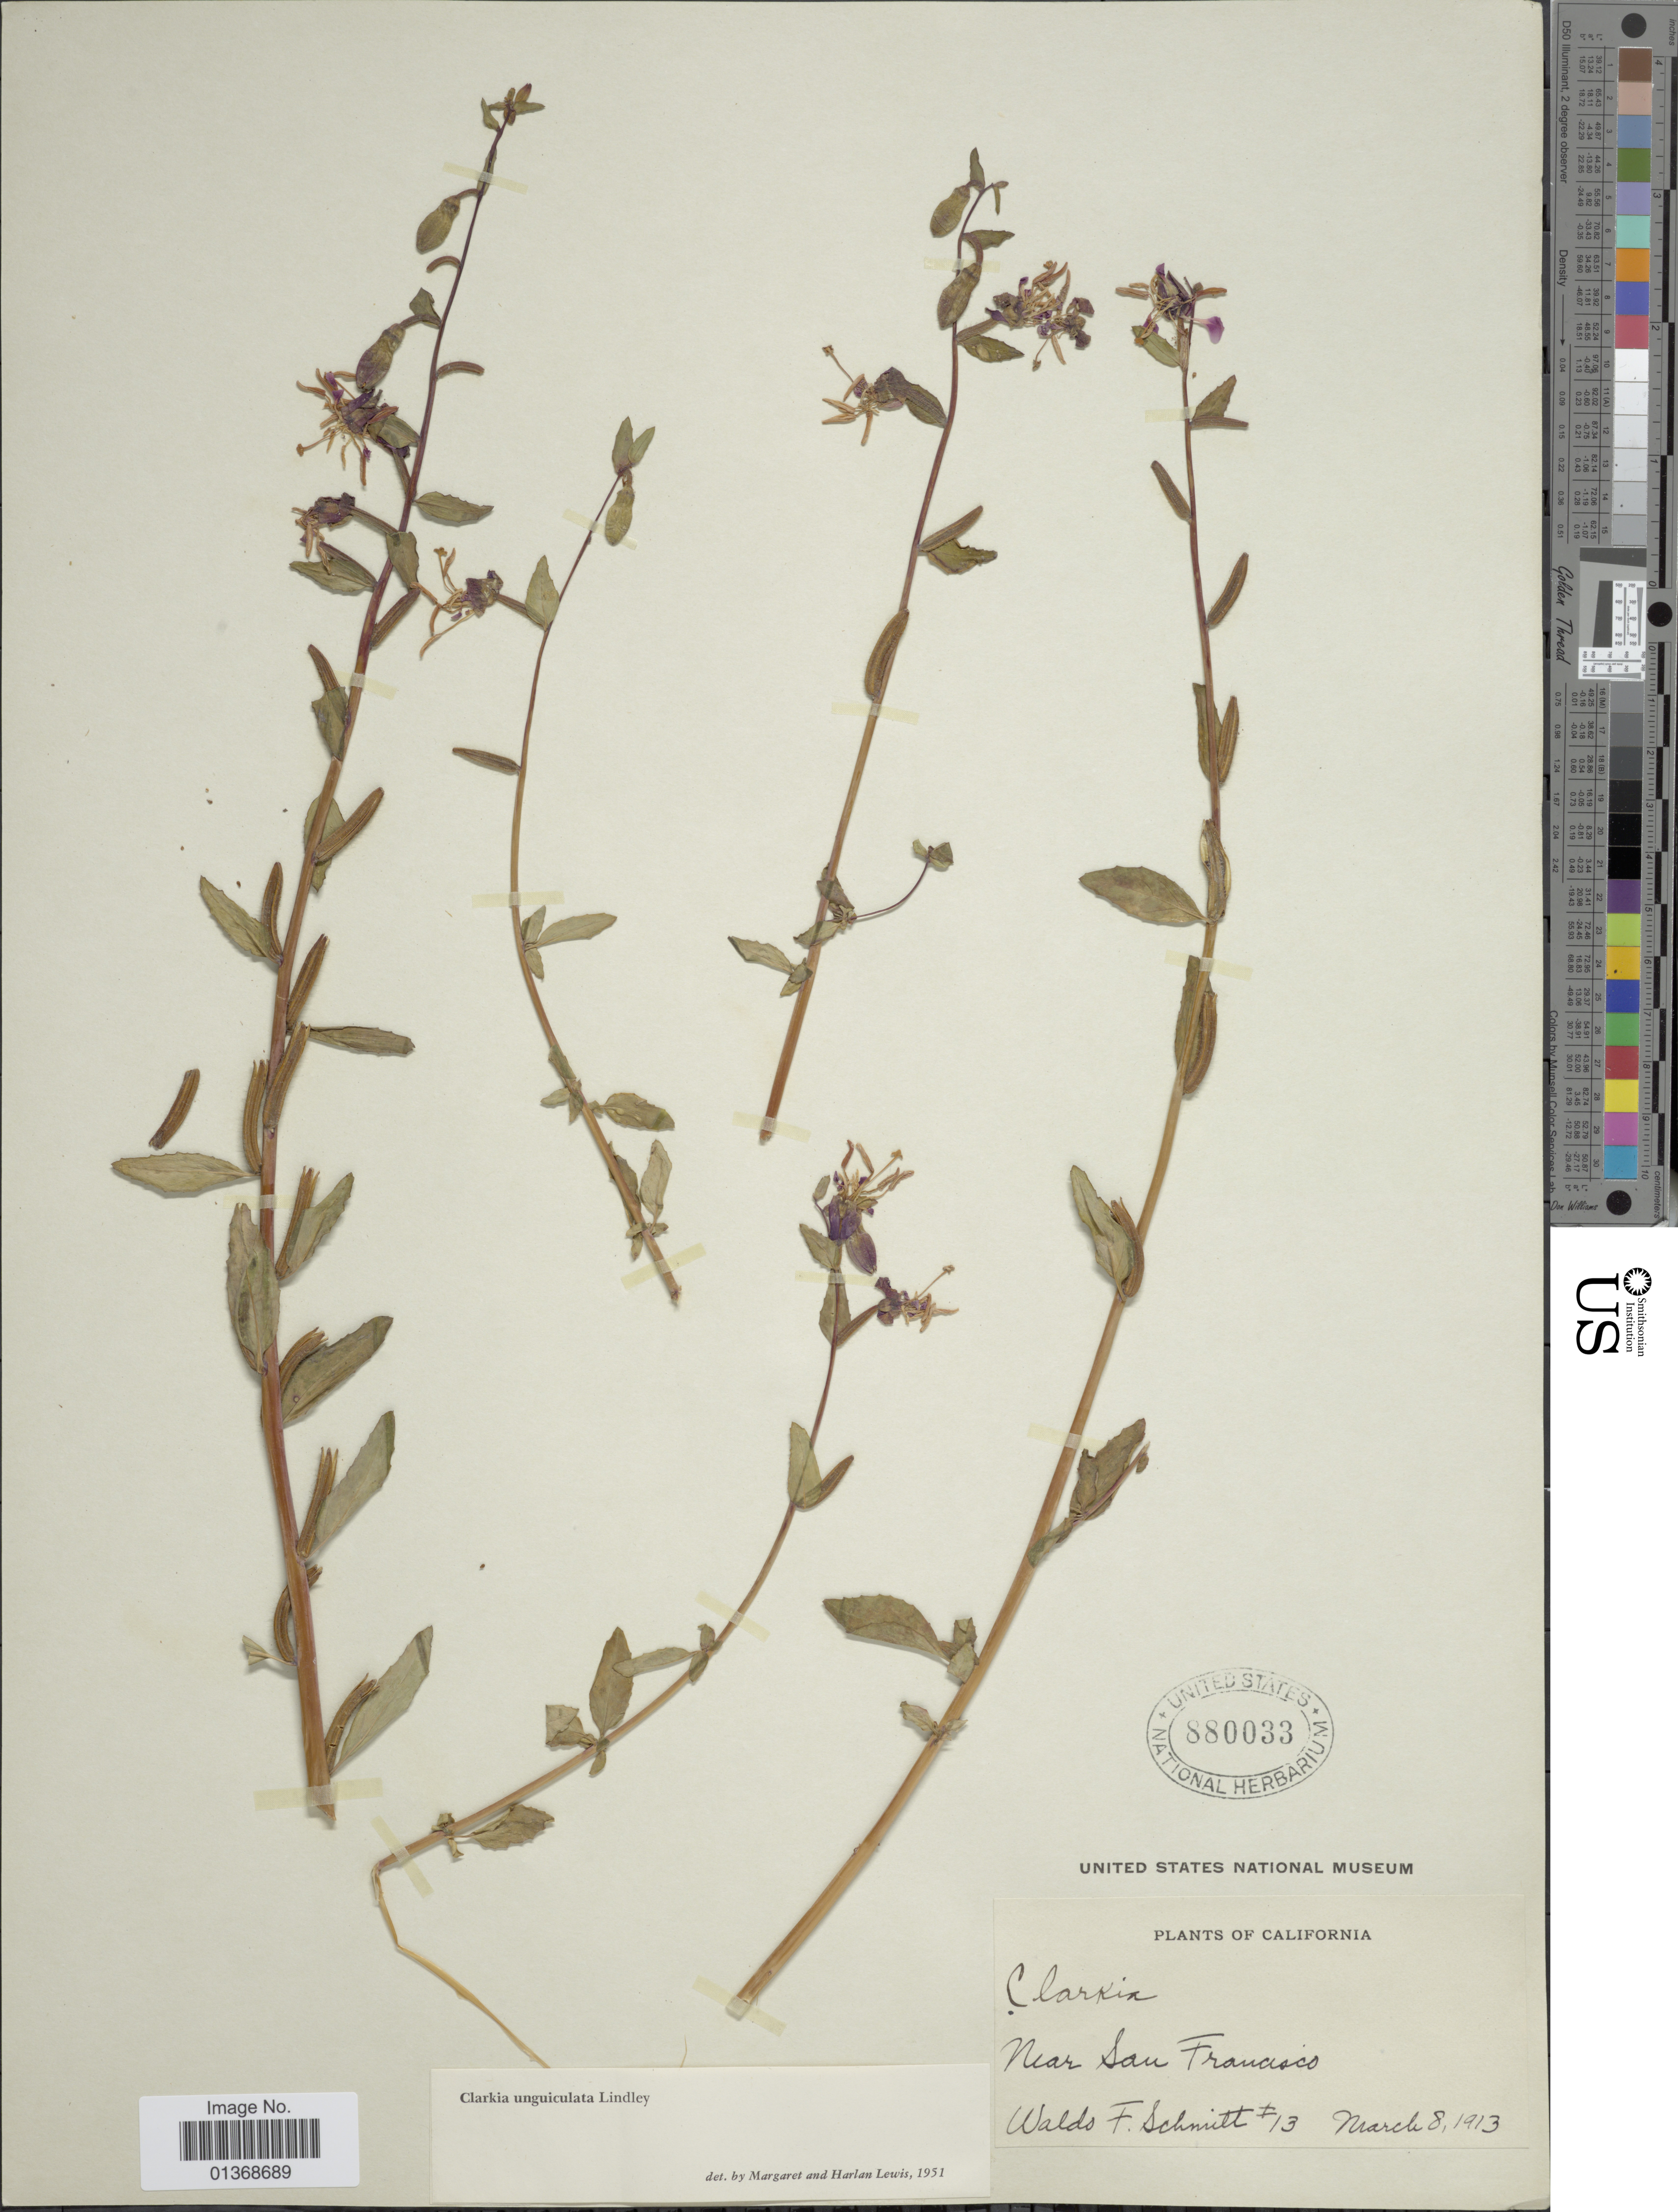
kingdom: Plantae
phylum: Tracheophyta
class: Magnoliopsida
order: Myrtales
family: Onagraceae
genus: Clarkia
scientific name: Clarkia unguiculata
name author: Lindl.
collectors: W. F. Schmitt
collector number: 13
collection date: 1913-03-08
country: United States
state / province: California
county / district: San Francisco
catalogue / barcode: US 880033